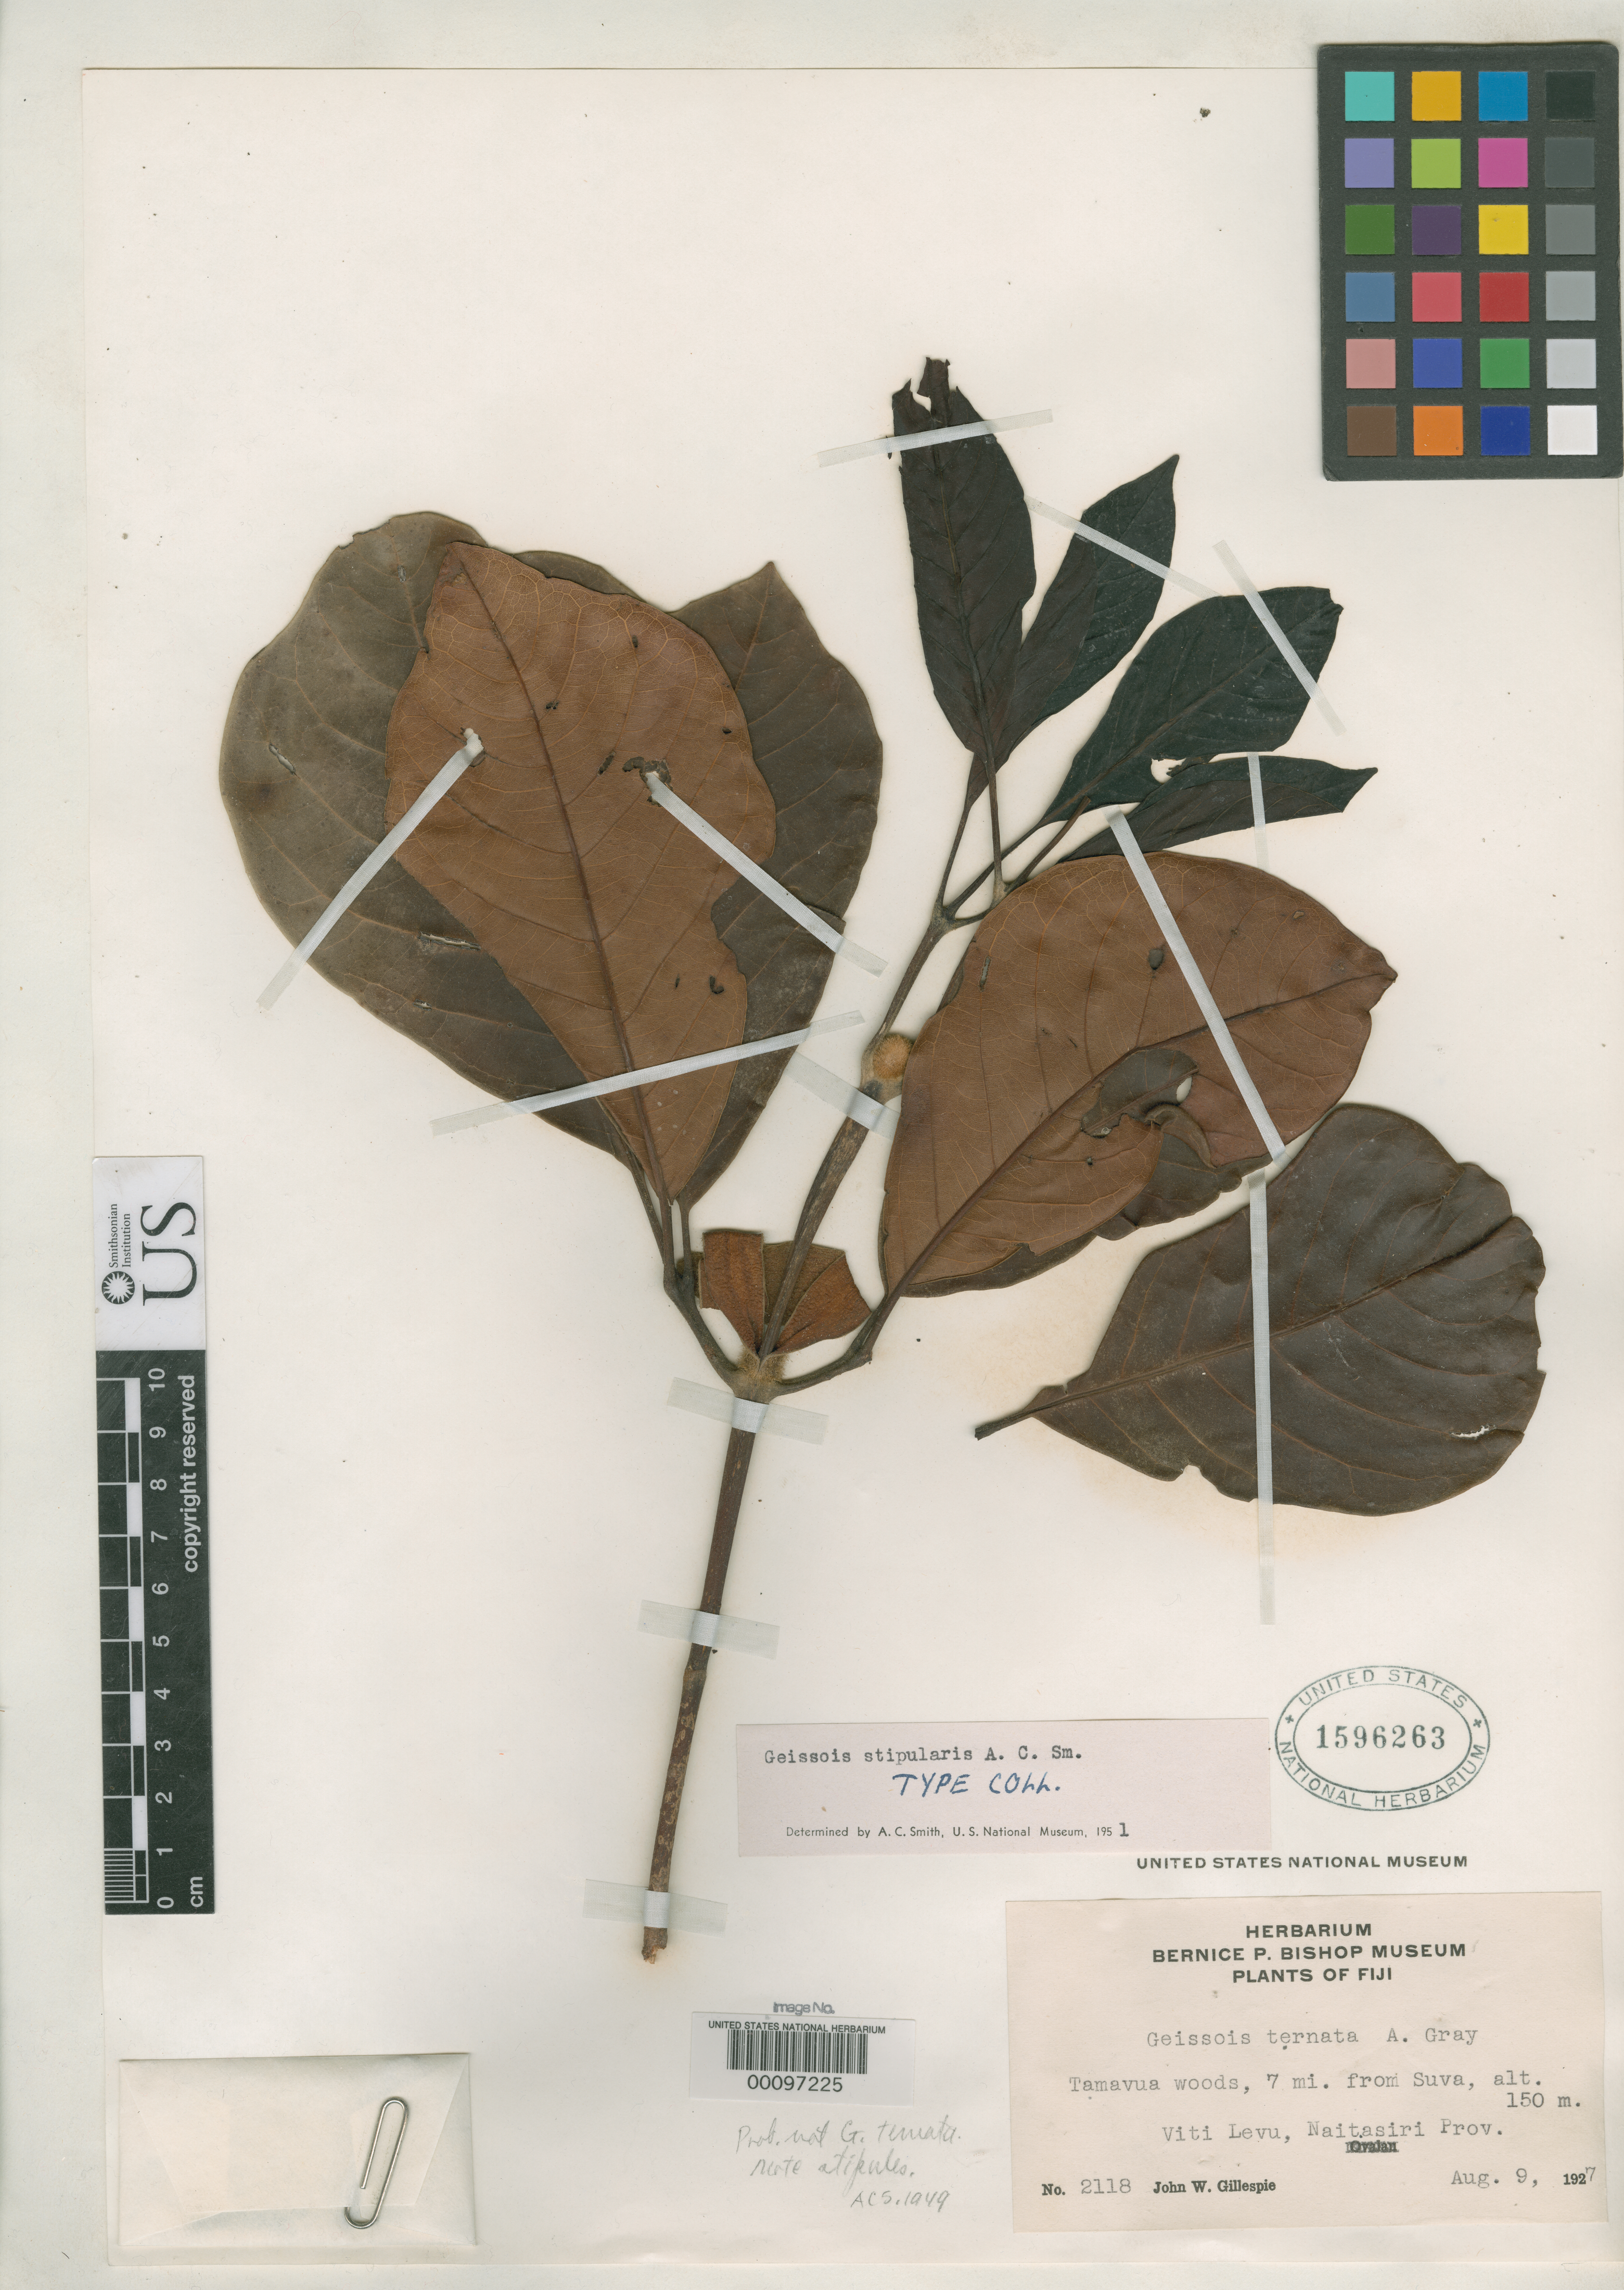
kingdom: Plantae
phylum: Tracheophyta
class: Magnoliopsida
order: Oxalidales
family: Cunoniaceae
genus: Geissois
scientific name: Geissois stipularis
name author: A.C. Sm.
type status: Isotype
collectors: J. W. Gillespie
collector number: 2118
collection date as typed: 09 Aug 1927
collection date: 1927-08-09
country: Fiji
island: Viti Levu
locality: Naitasiri, Tamavua, 7 mi from Suva. [Viti Levu Group]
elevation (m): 150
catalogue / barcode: US 1596263